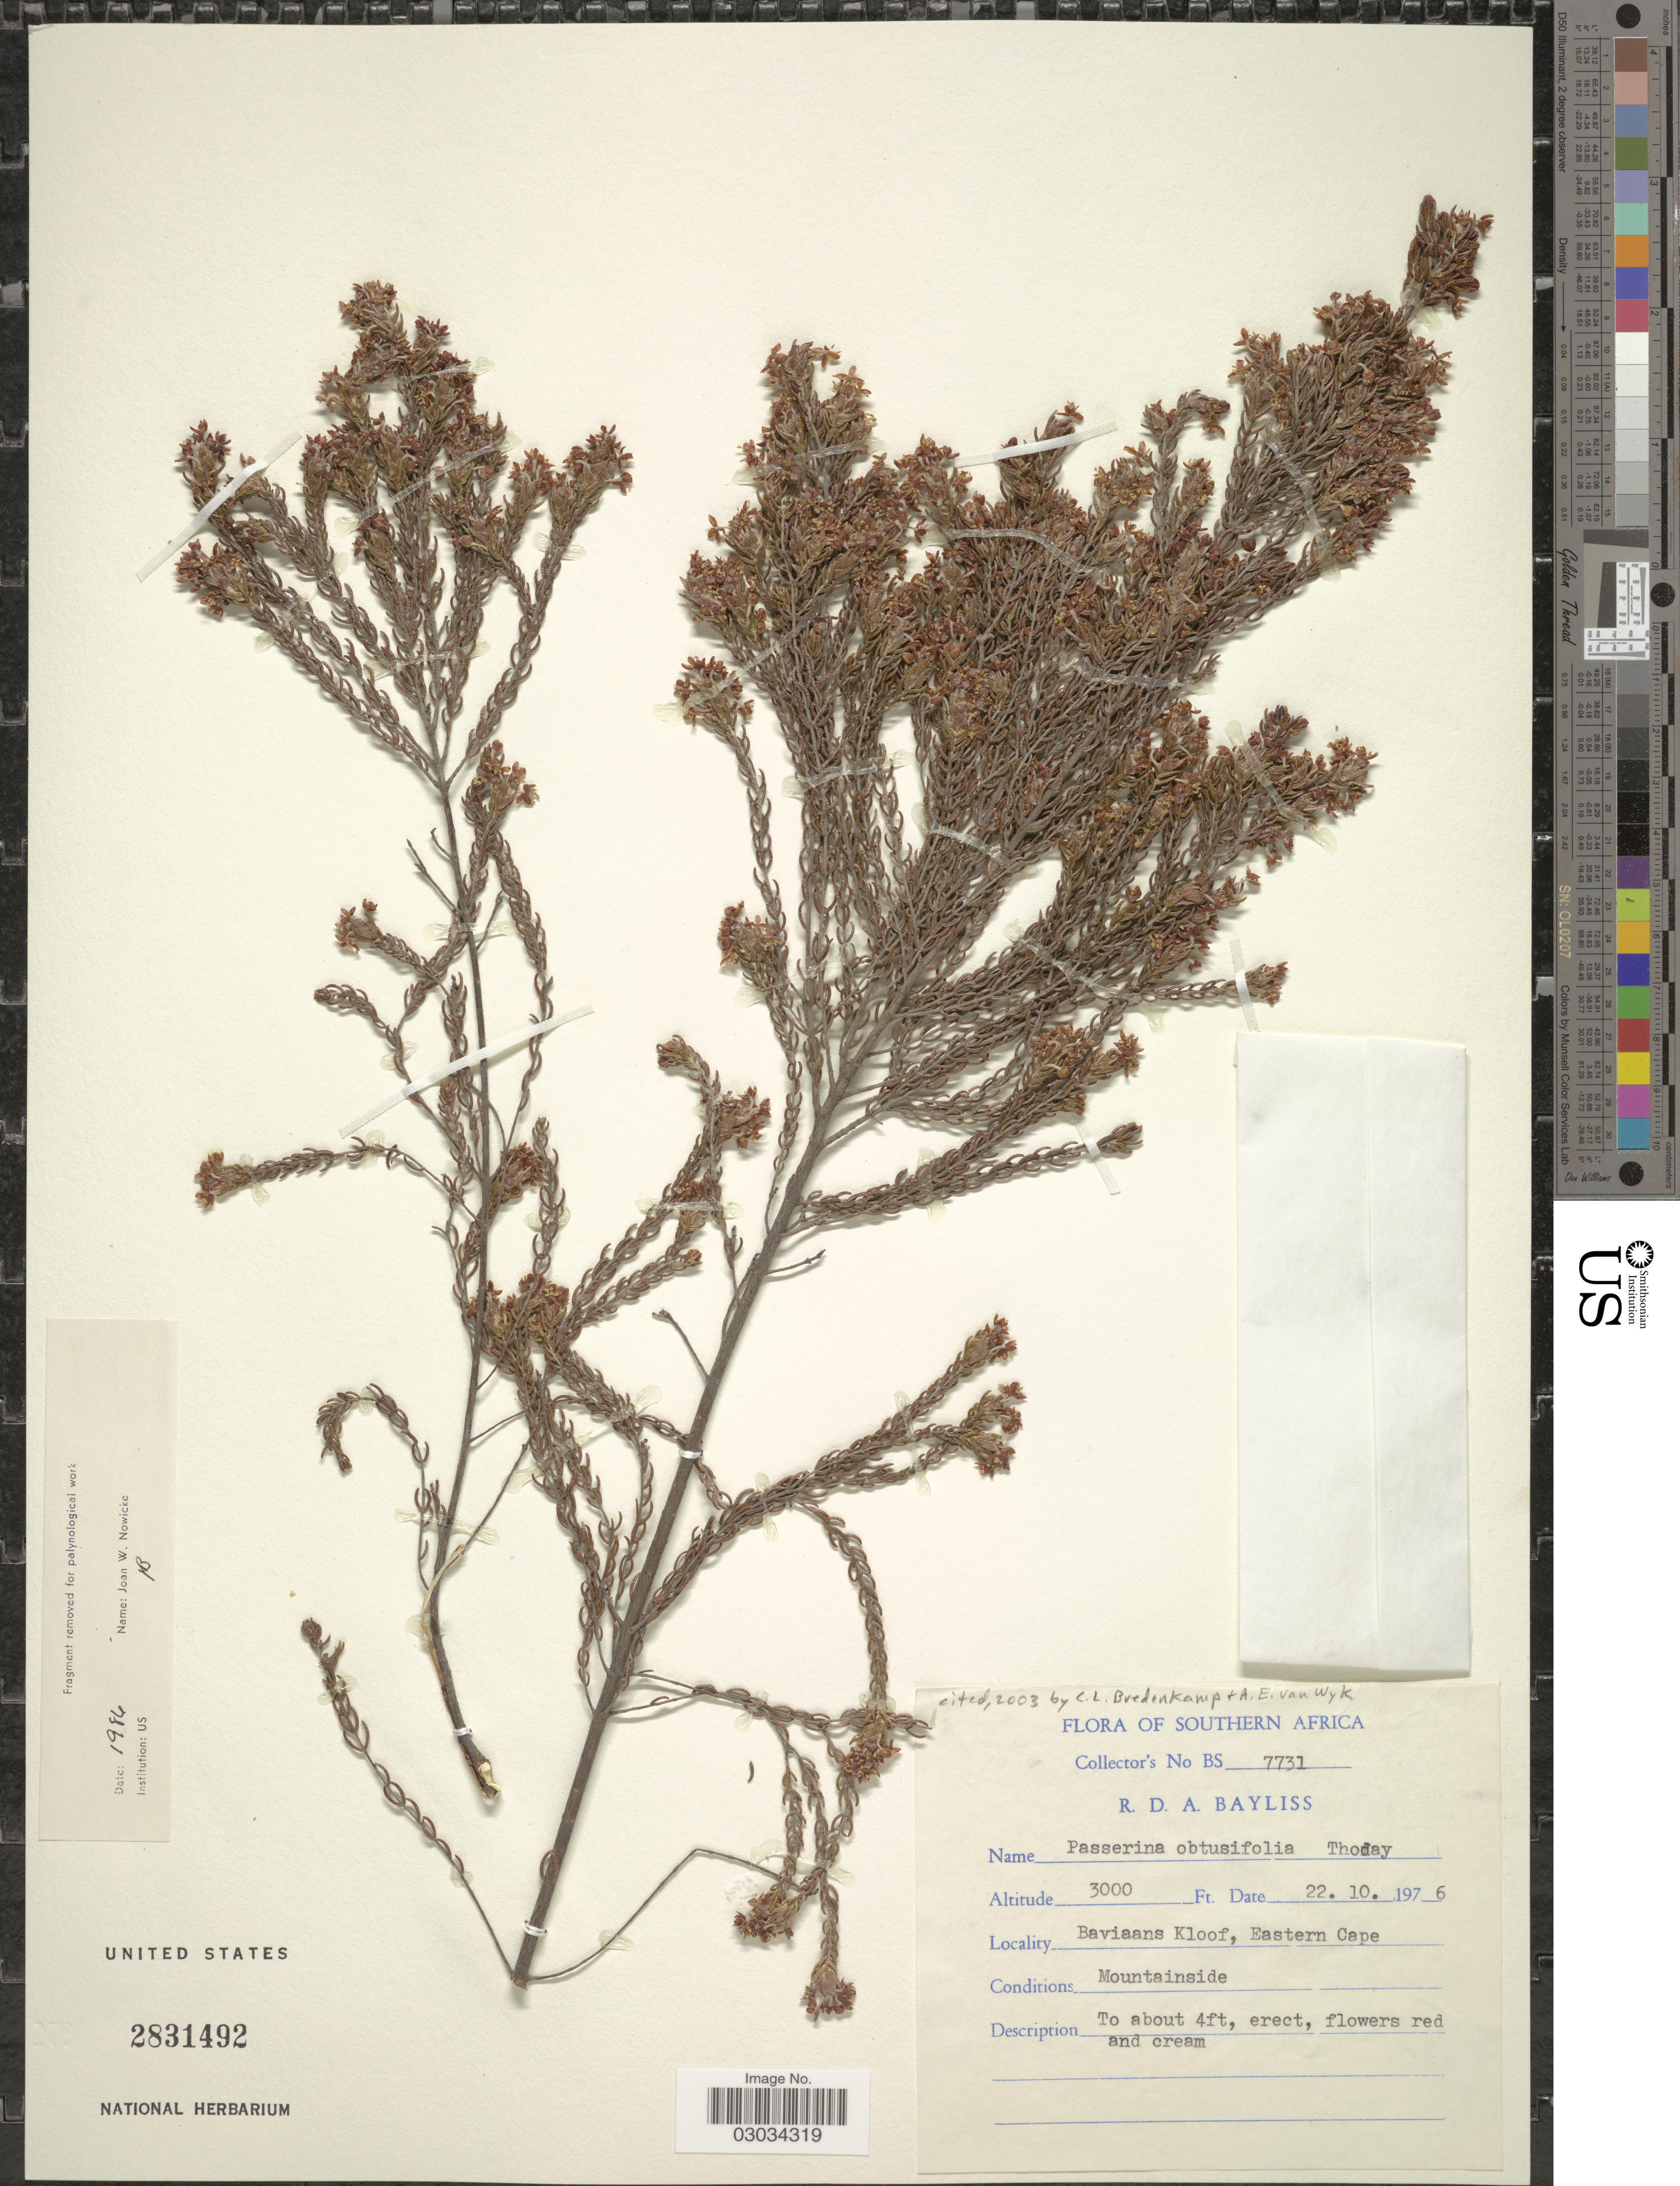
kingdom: Plantae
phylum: Tracheophyta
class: Magnoliopsida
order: Malvales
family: Thymelaeaceae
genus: Passerina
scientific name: Passerina obtusifolia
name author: Thoday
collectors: R. Bayliss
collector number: BS7731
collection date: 1976-10-22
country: South Africa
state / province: Eastern Cape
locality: Southern Africa. Baviaans Kloof, Eastern Cape.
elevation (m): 914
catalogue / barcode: US 2831492